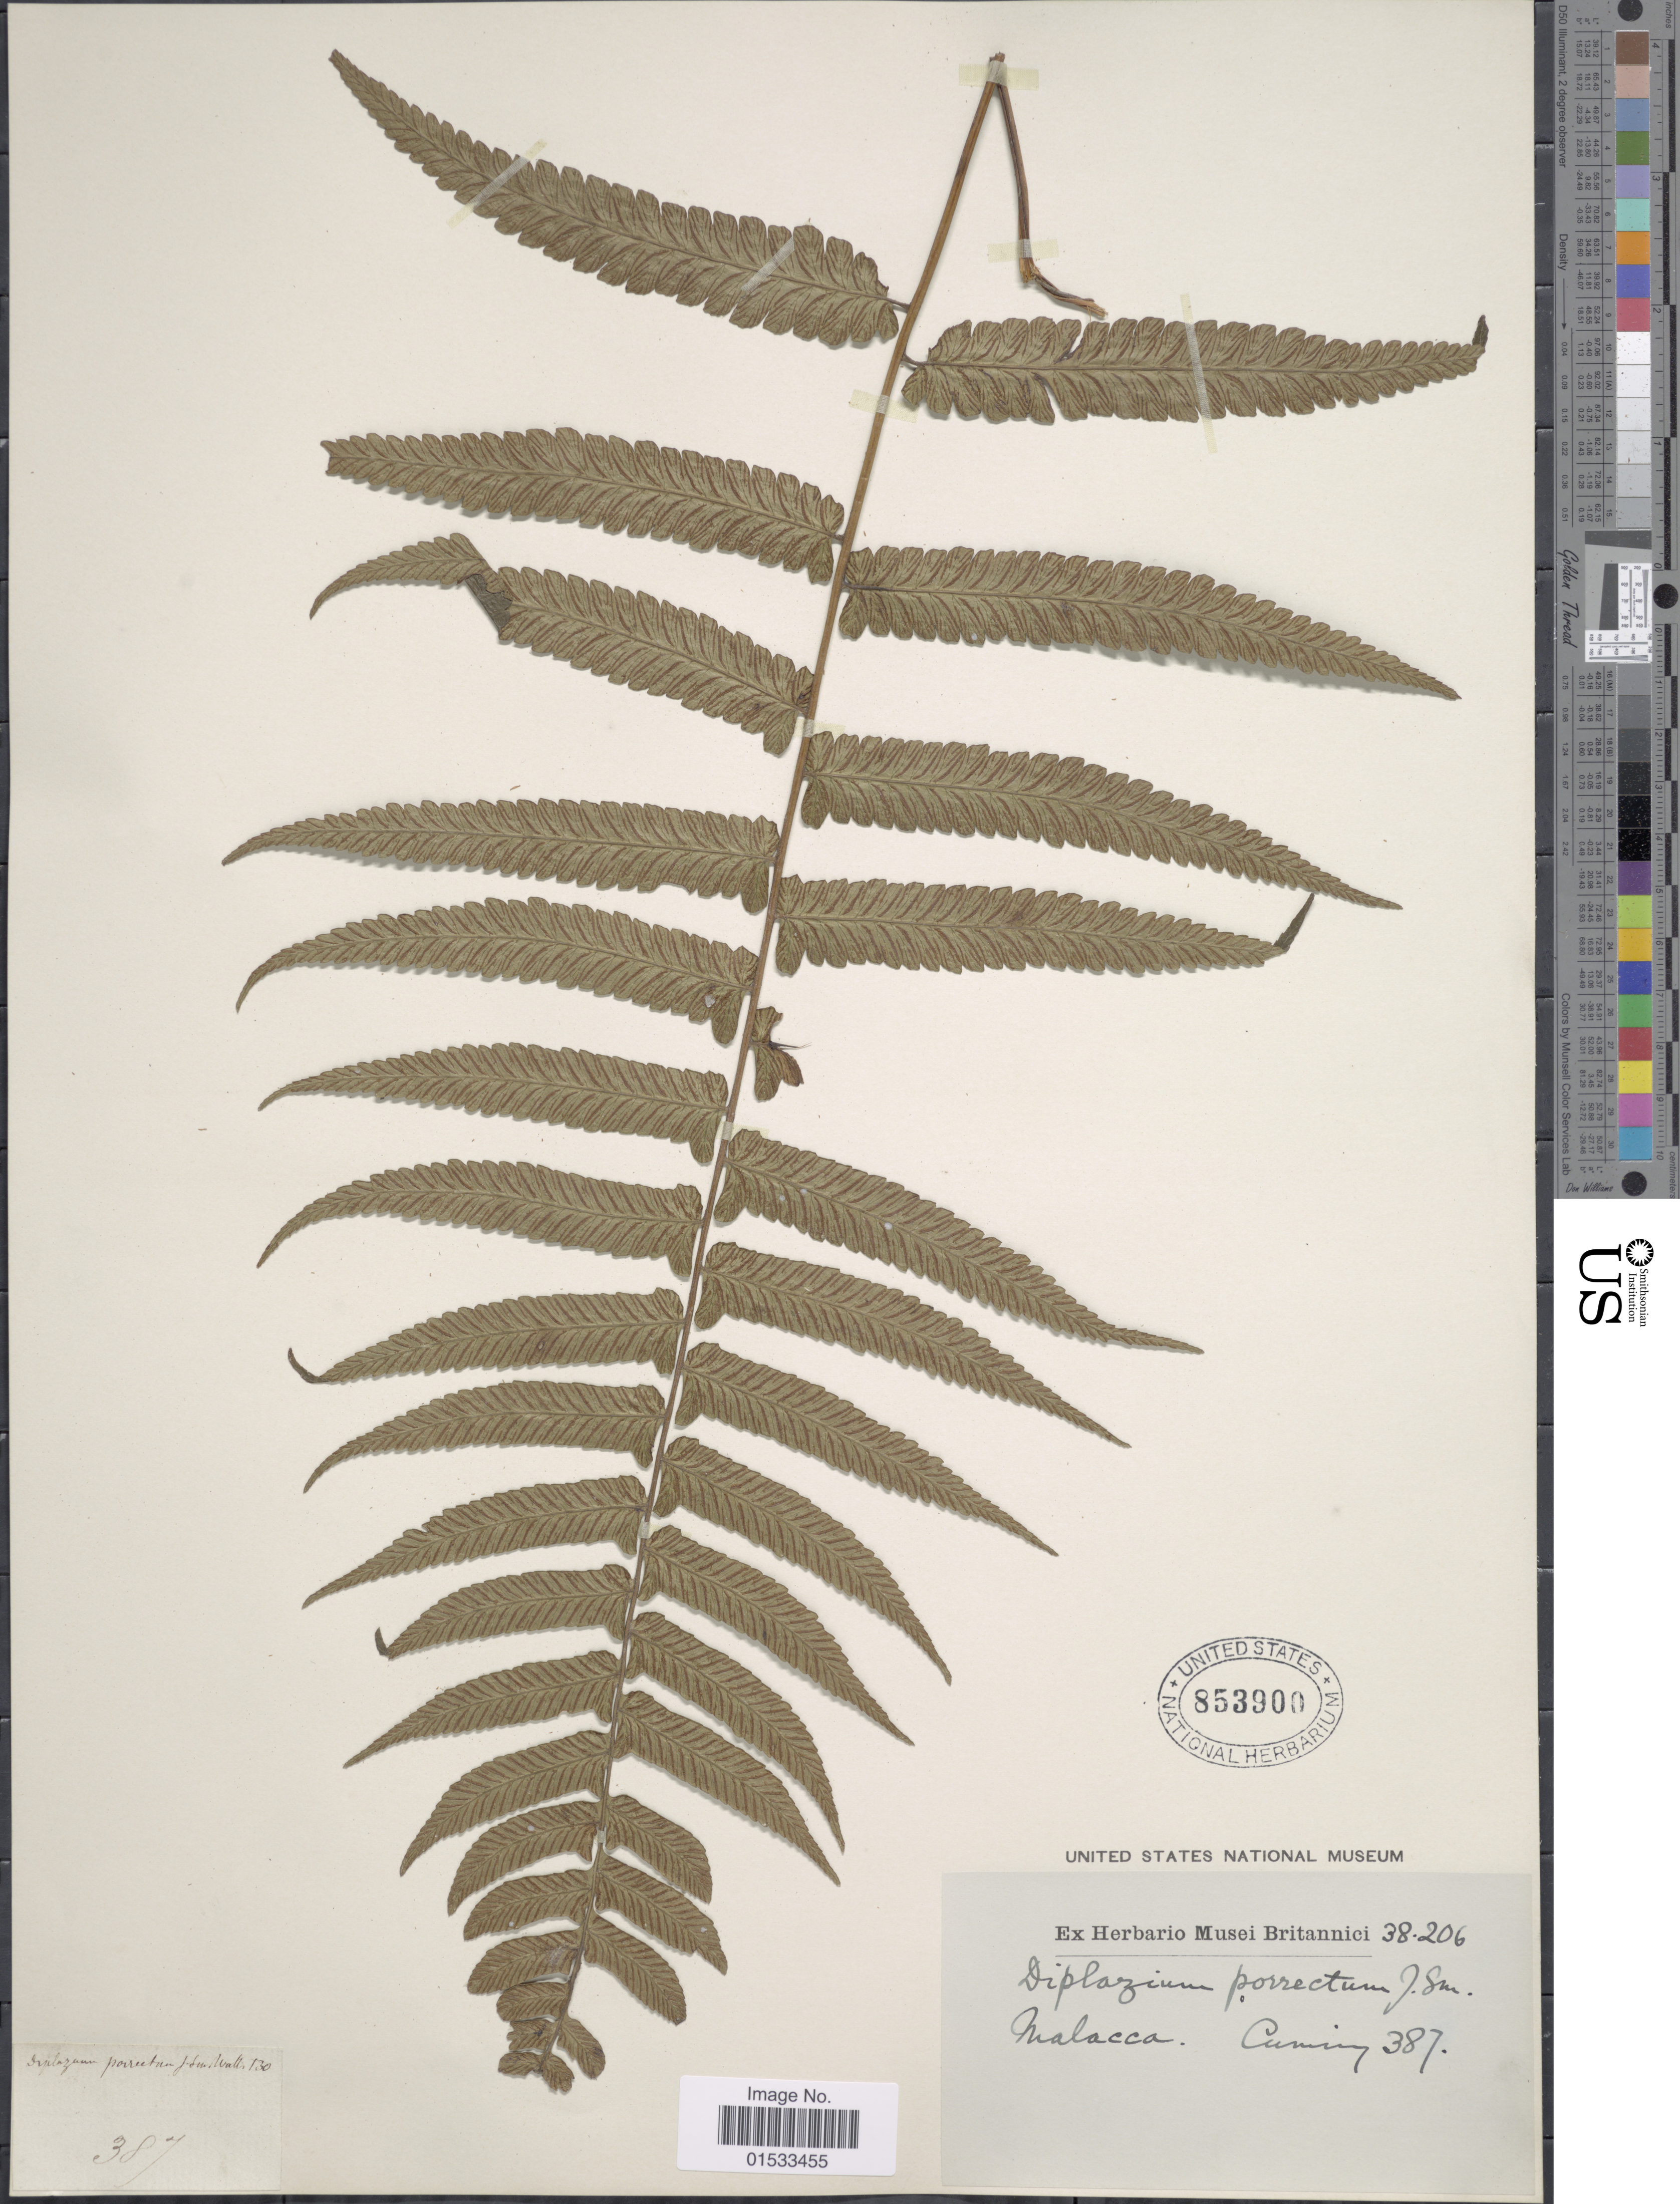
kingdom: Plantae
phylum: Tracheophyta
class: Polypodiopsida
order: Polypodiales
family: Athyriaceae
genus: Diplazium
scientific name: Diplazium crenatoserratum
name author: (Blume) T. Moore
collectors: -. Cuming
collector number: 387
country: Malaysia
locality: Malacca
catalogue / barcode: US 853900